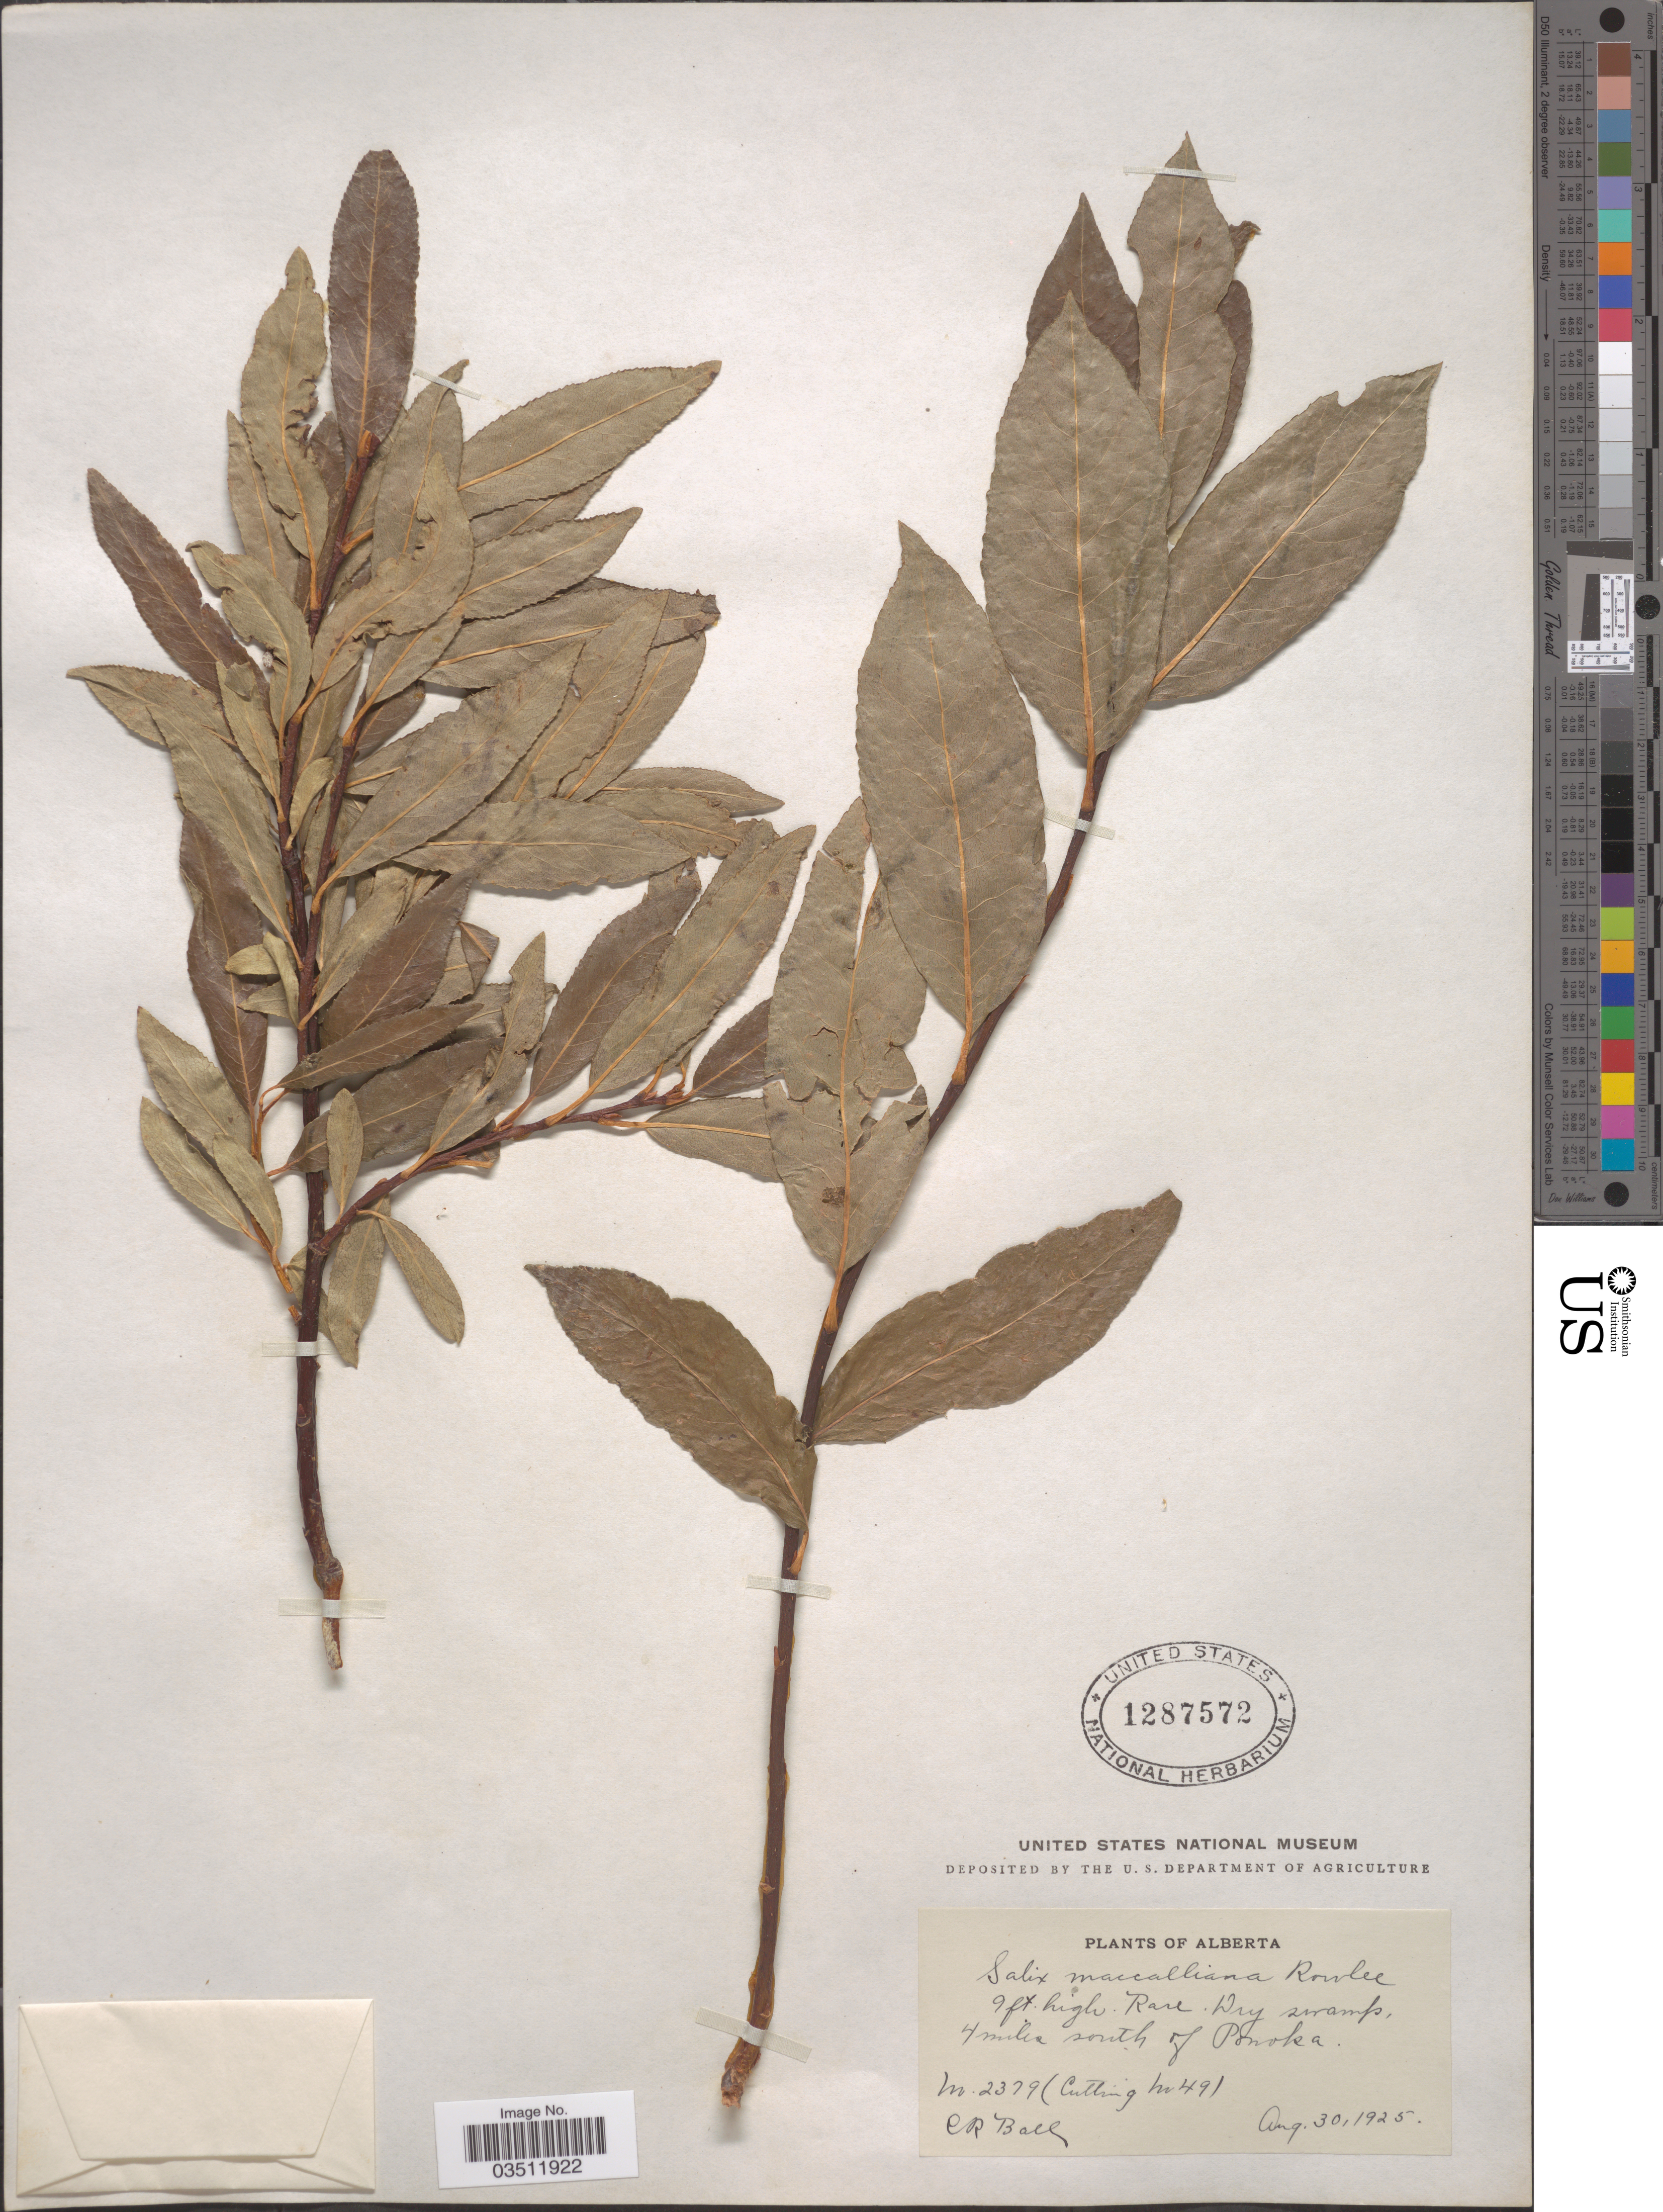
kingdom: Plantae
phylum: Tracheophyta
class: Magnoliopsida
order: Malpighiales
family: Salicaceae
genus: Salix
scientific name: Salix maccalliana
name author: Rowlee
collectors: C. R. Ball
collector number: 2379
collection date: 1925-08-30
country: Canada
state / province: Alberta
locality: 4 miles south of Ponoka.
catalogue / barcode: US 1287572